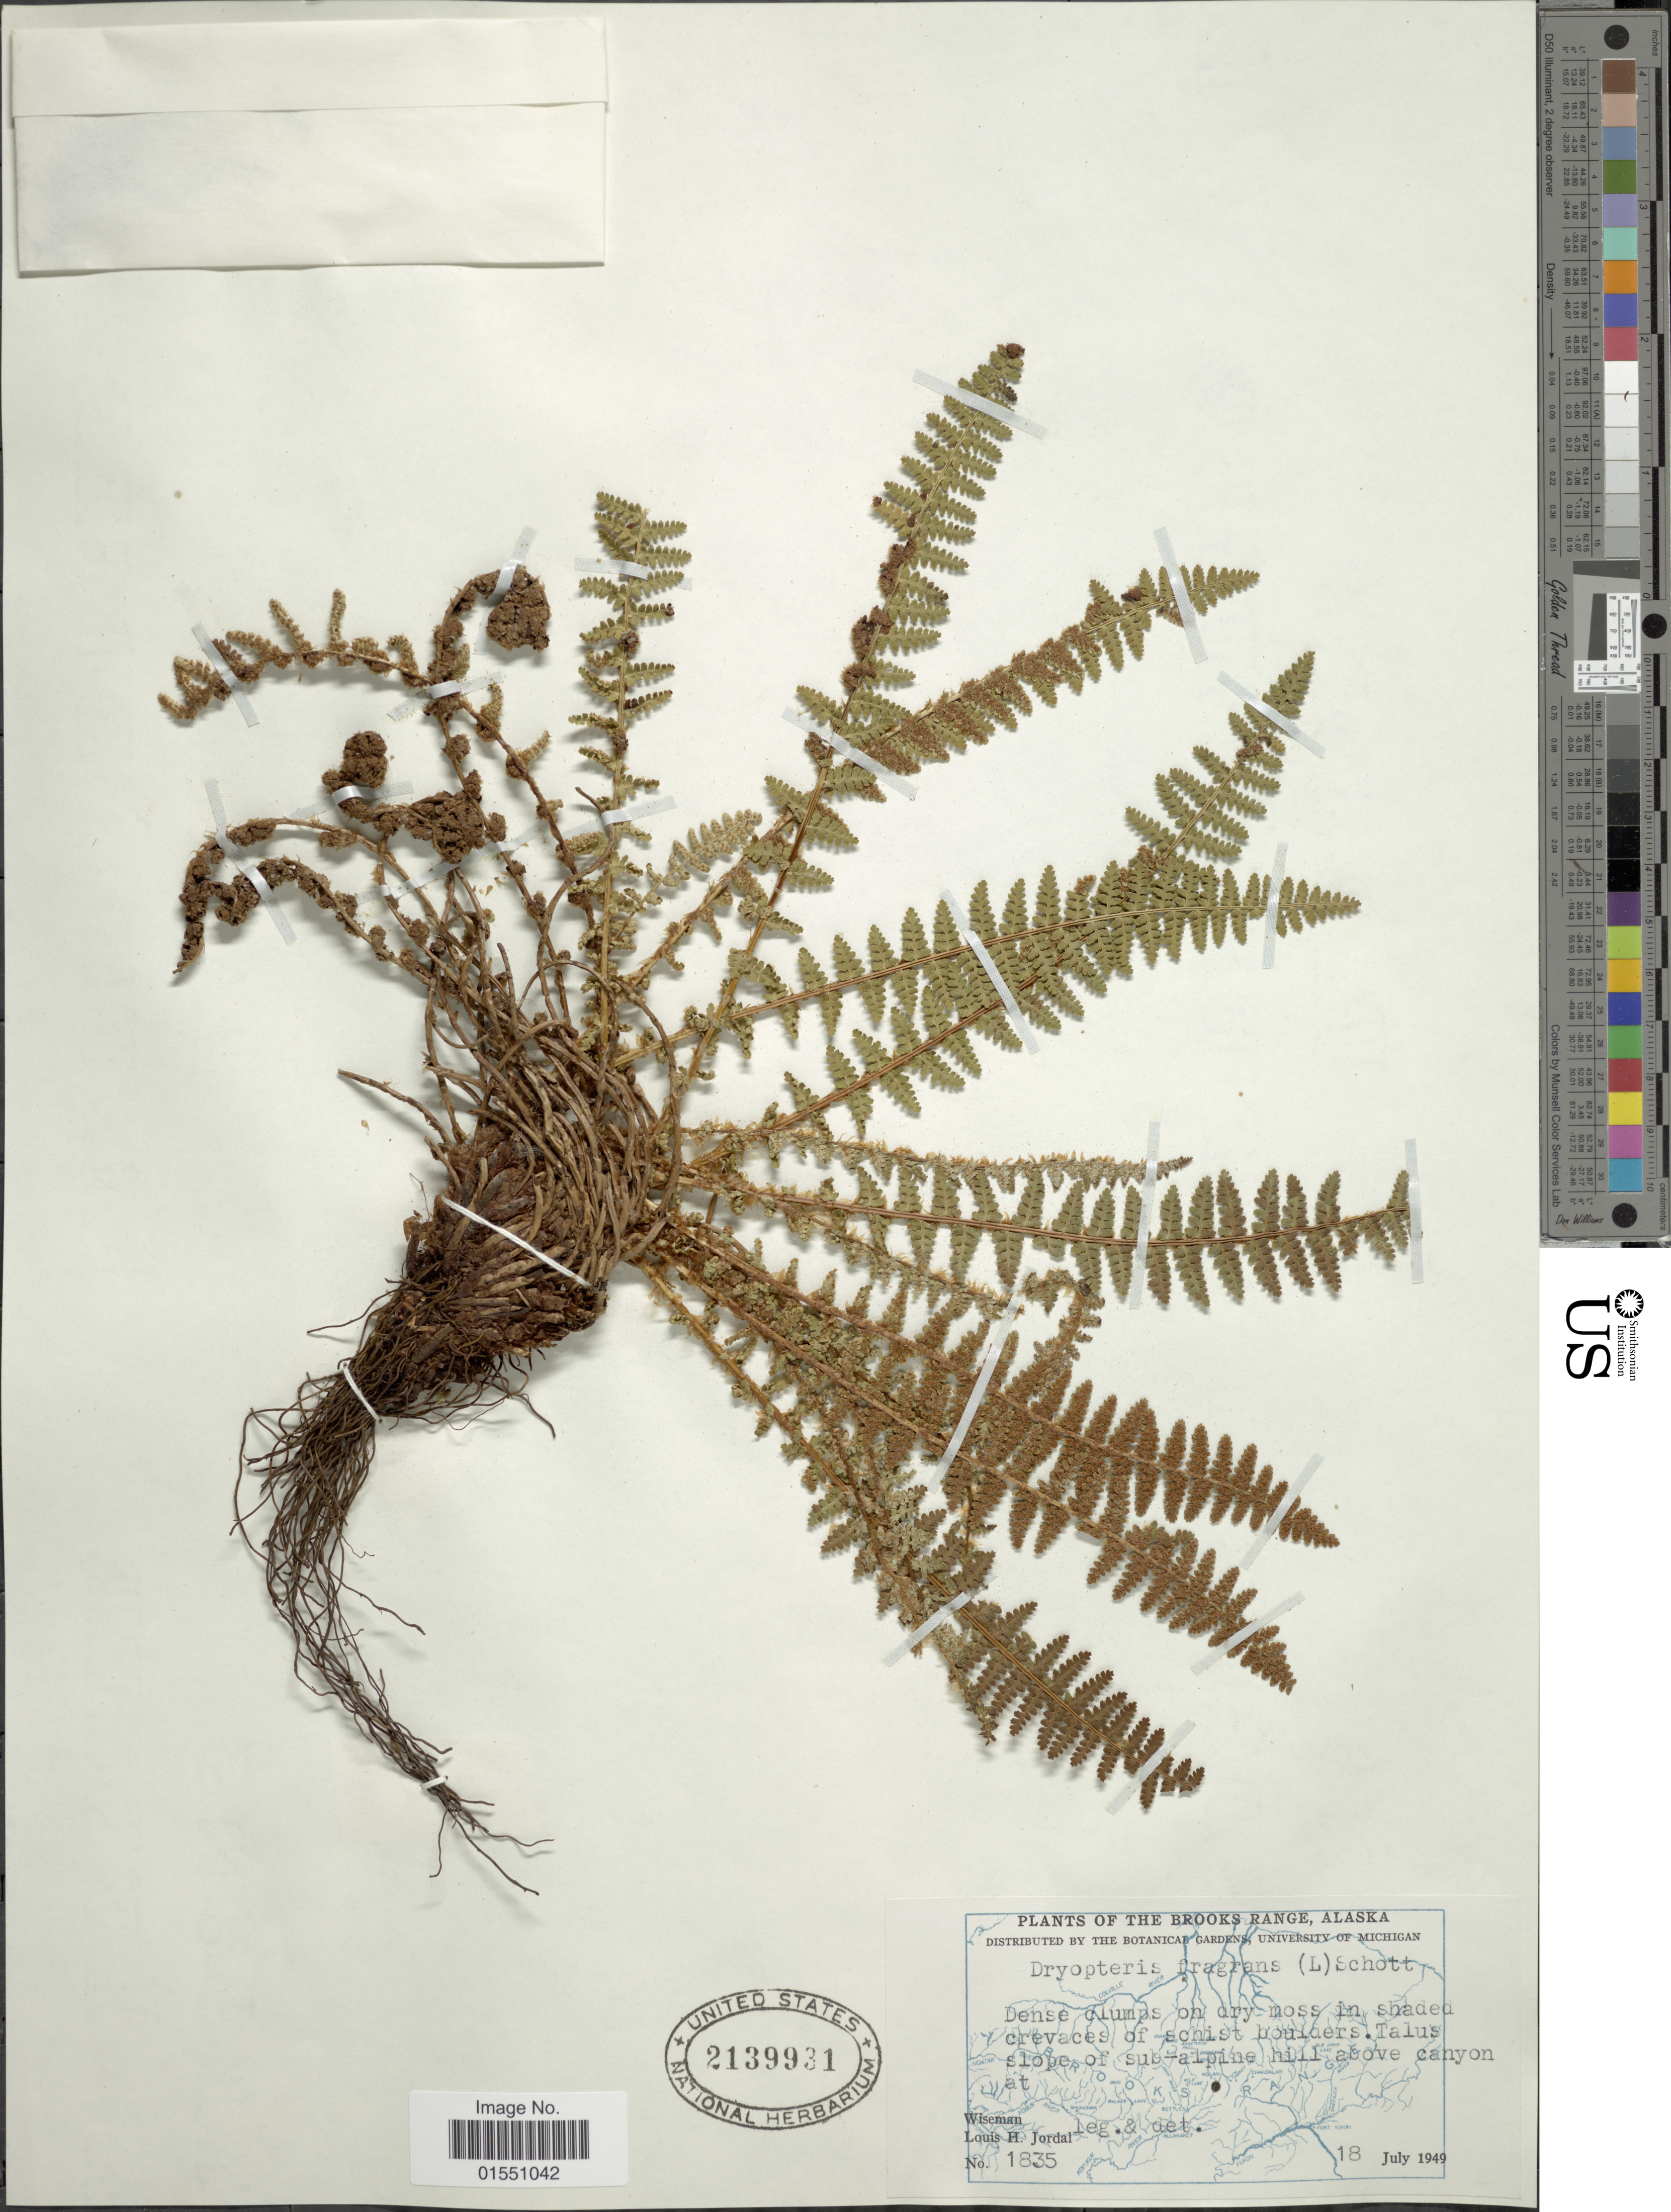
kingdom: Plantae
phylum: Tracheophyta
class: Polypodiopsida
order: Polypodiales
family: Dryopteridaceae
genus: Dryopteris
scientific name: Dryopteris fragrans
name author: (L.) Schott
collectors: L. Jordal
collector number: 1835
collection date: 1949-07-18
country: United States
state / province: Alaska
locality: Brooks Range. Wiseman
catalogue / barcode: US 2139931